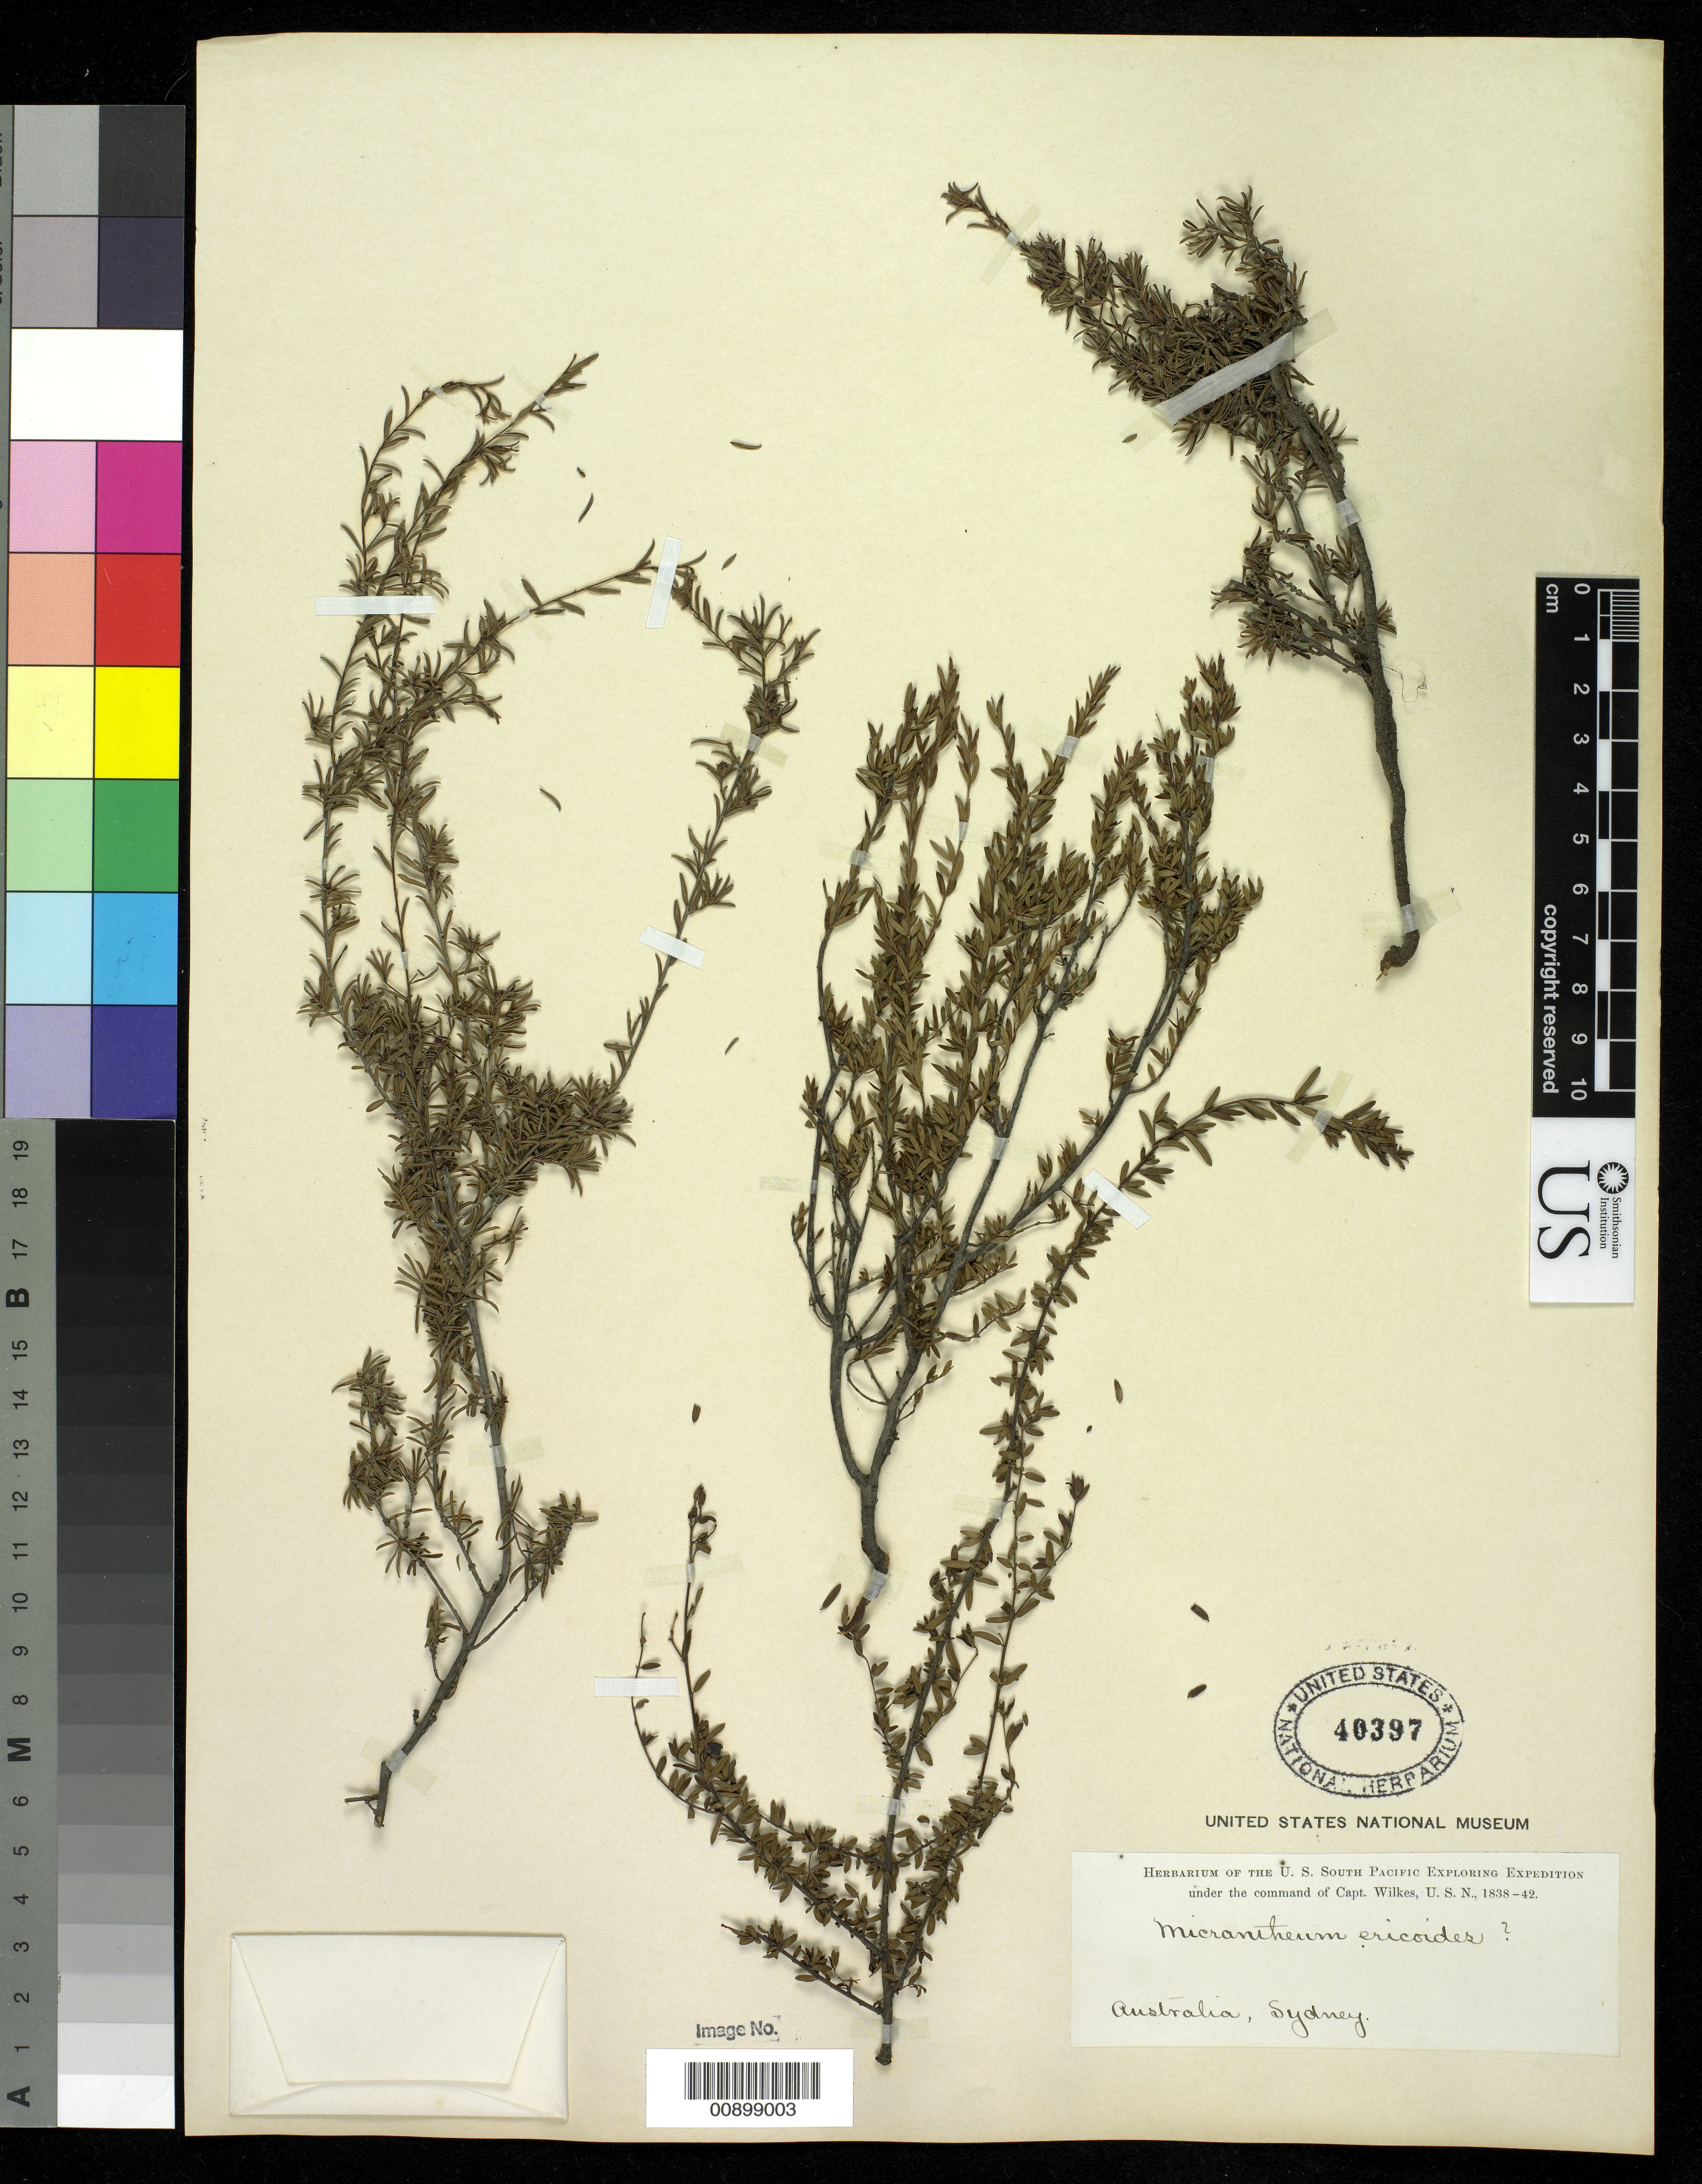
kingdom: Plantae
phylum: Tracheophyta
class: Magnoliopsida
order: Malpighiales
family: Picrodendraceae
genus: Micrantheum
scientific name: Micrantheum ericoides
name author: Desf.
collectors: Wilkes Explor. Exped.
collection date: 1838/1842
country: Australia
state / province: New South Wales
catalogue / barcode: US 40397